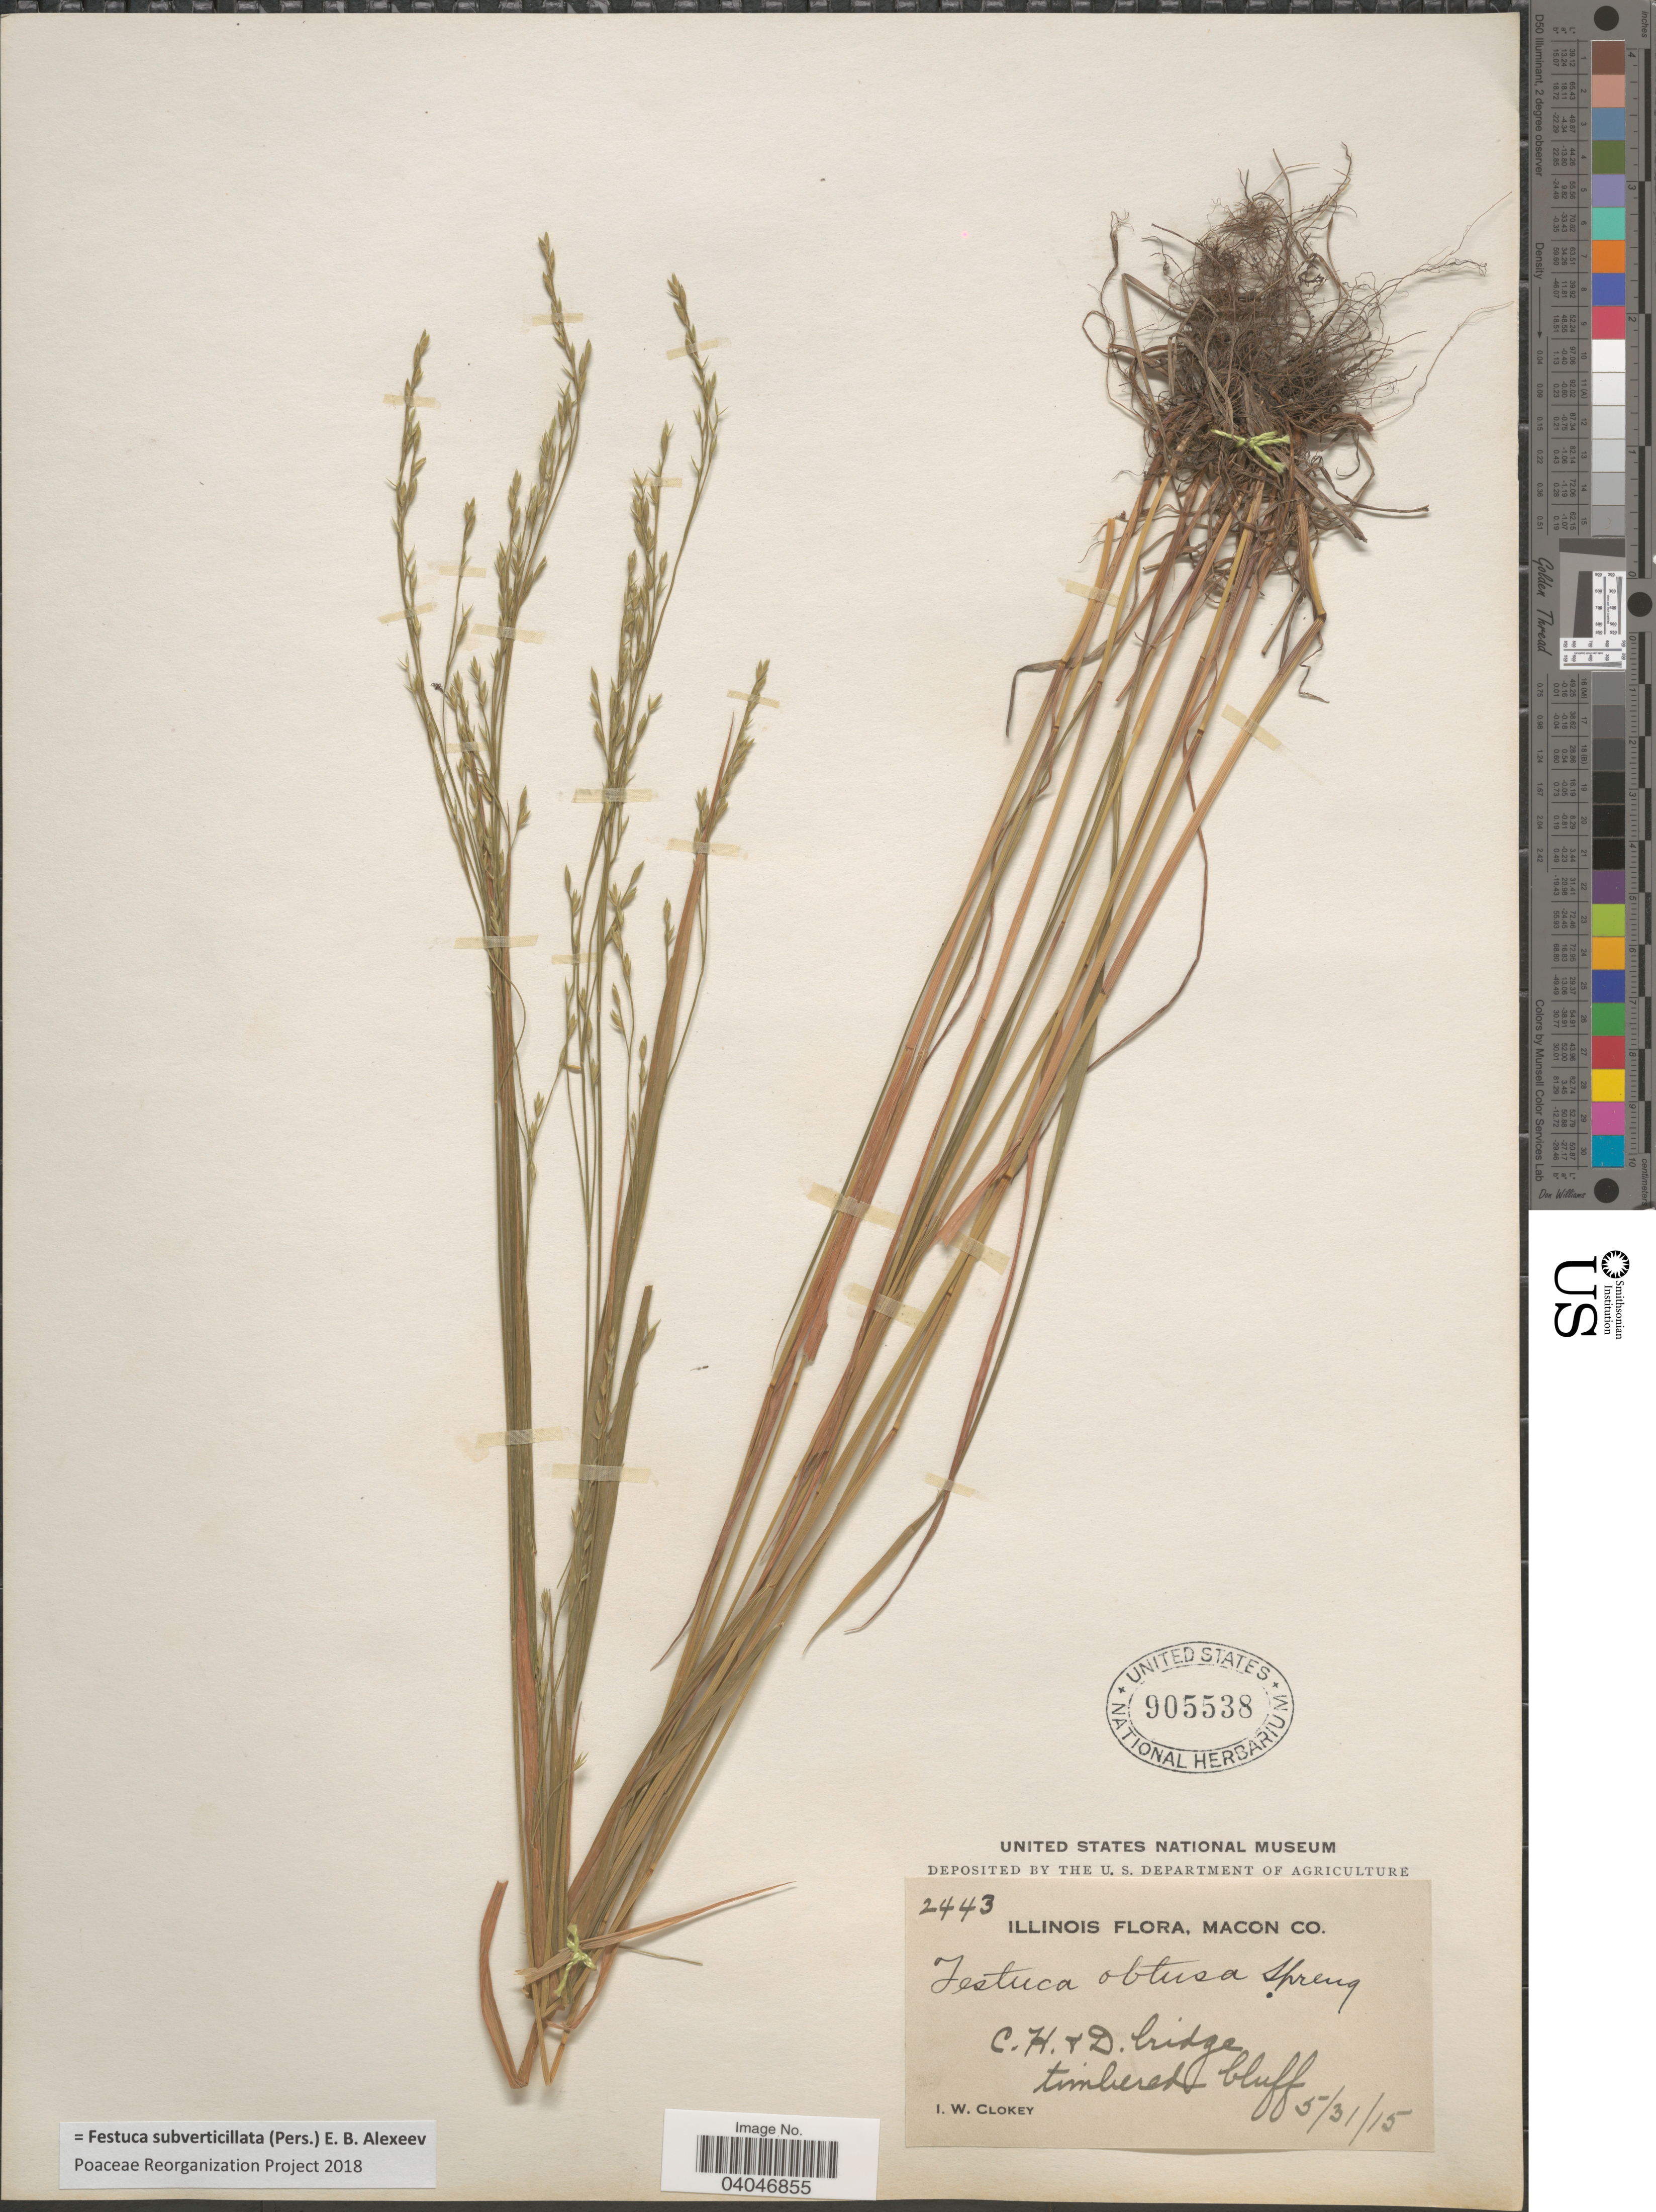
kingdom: Plantae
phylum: Tracheophyta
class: Liliopsida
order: Poales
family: Poaceae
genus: Festuca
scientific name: Festuca subverticillata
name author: (Pers.) E.B. Alexeev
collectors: I. W. Clokey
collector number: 2443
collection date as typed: Transcribed d/m/y: 31/5/15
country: United States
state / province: Illinois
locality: Macon Co. C.H.+D. bridge timbered bluff.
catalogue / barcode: US 905538